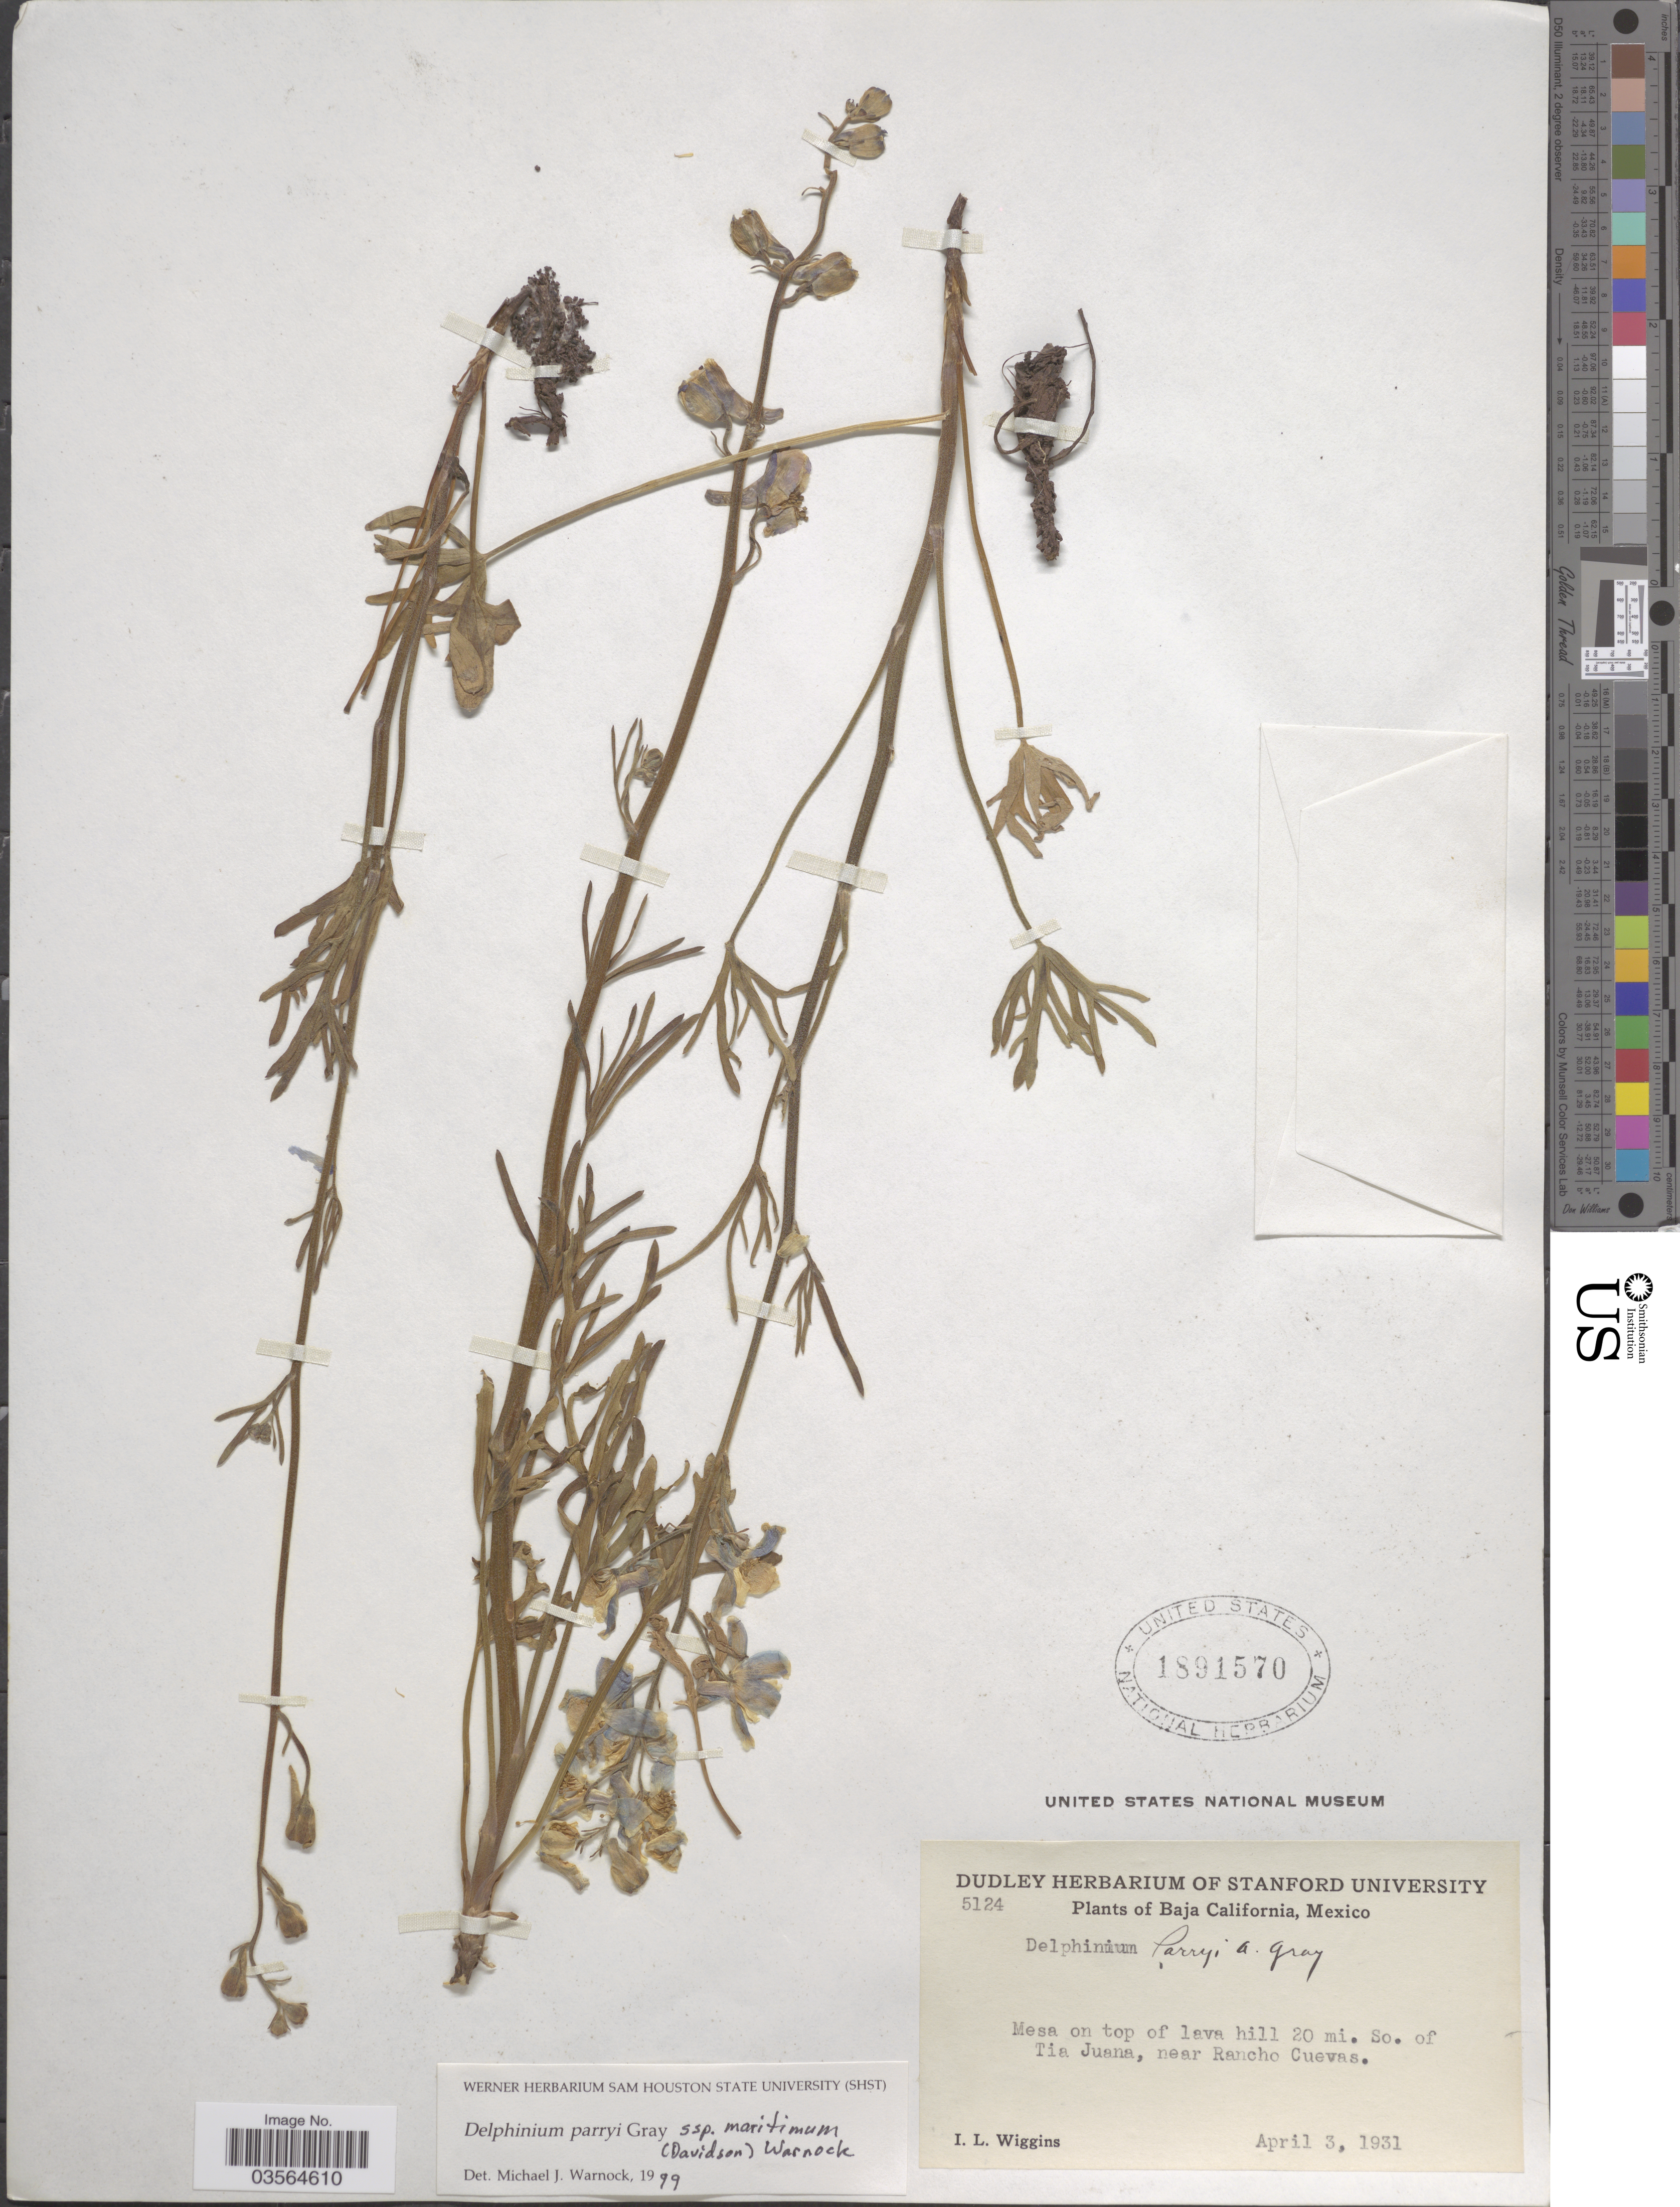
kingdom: Plantae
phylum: Tracheophyta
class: Magnoliopsida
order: Ranunculales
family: Ranunculaceae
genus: Delphinium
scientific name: Delphinium parryi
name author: A. Gray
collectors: I. L. Wiggins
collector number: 5124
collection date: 1931-04-03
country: Mexico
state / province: Baja California Norte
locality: Mesa on top of lava hill 20 mi. So. of Tia Juana, near Rancho Cuevas.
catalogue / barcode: US 1891570